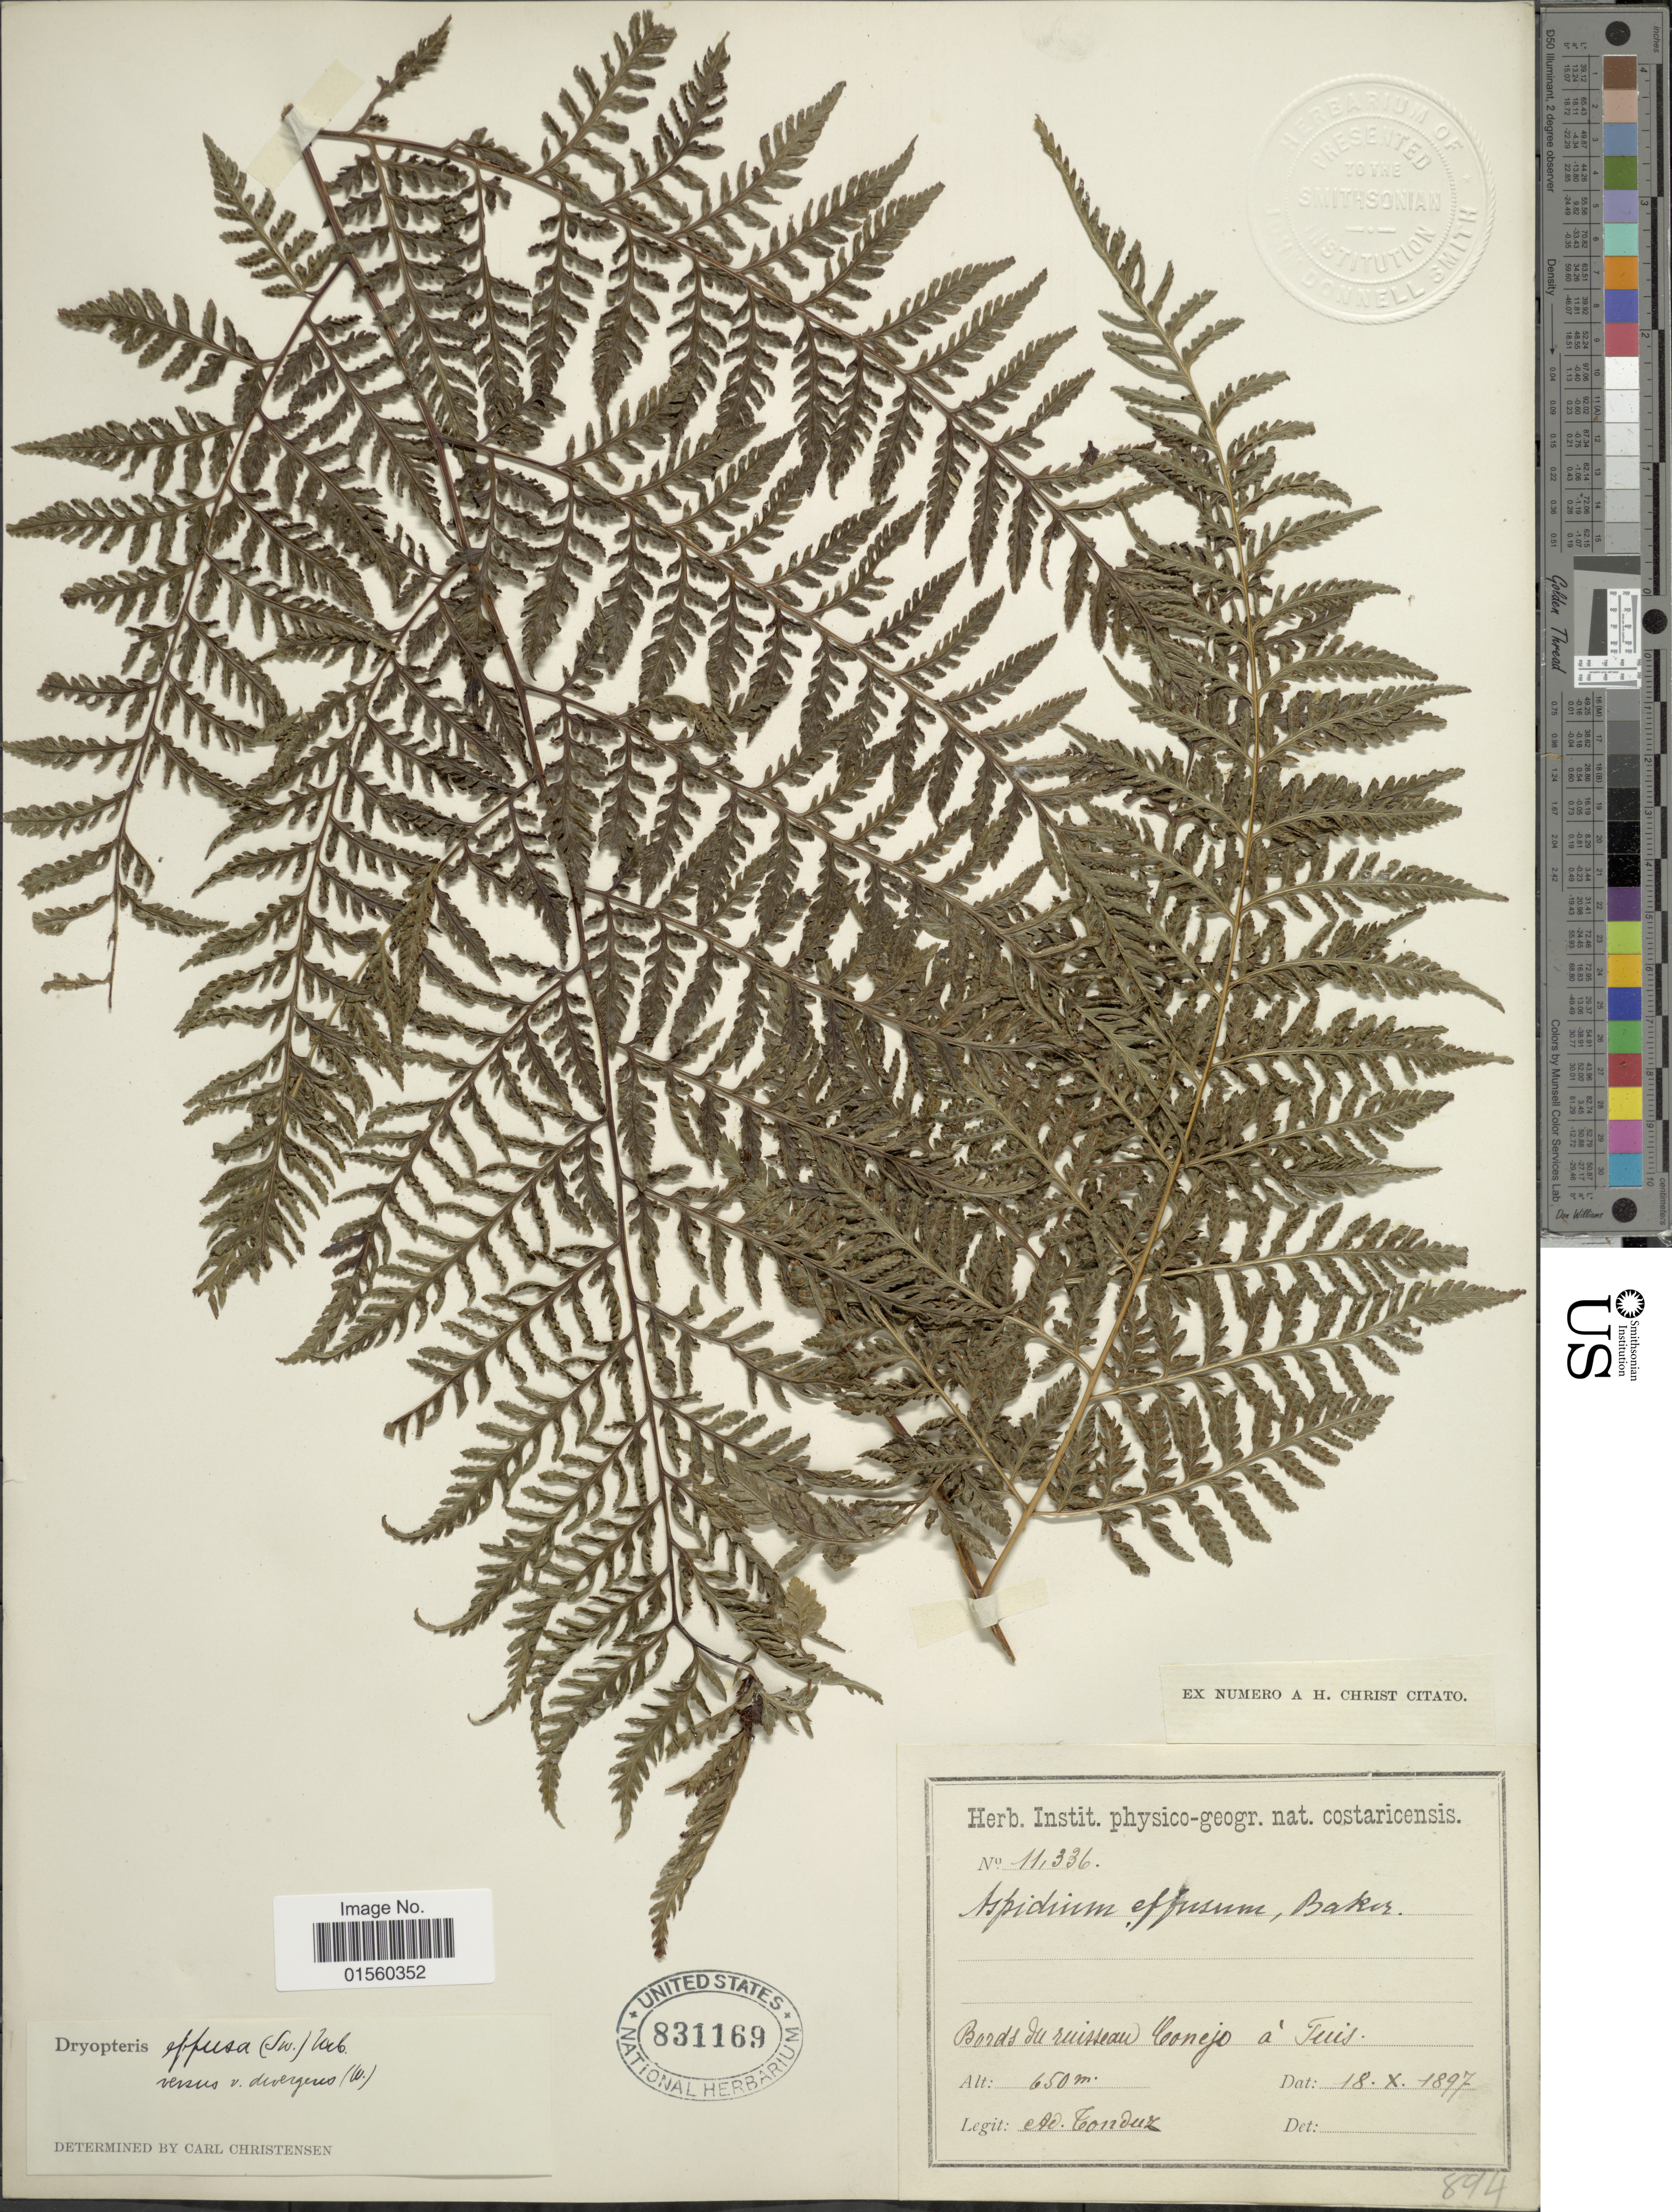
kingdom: Plantae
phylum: Tracheophyta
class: Polypodiopsida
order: Polypodiales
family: Dryopteridaceae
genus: Parapolystichum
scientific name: Parapolystichum effusum var. effusum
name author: (Sw.) Ching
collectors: A. Tonduz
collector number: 11336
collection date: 1897-10-18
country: Costa Rica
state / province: Cartago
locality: Bords du ruisseau Conejo à Tuis.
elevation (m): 650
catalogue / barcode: US 831169